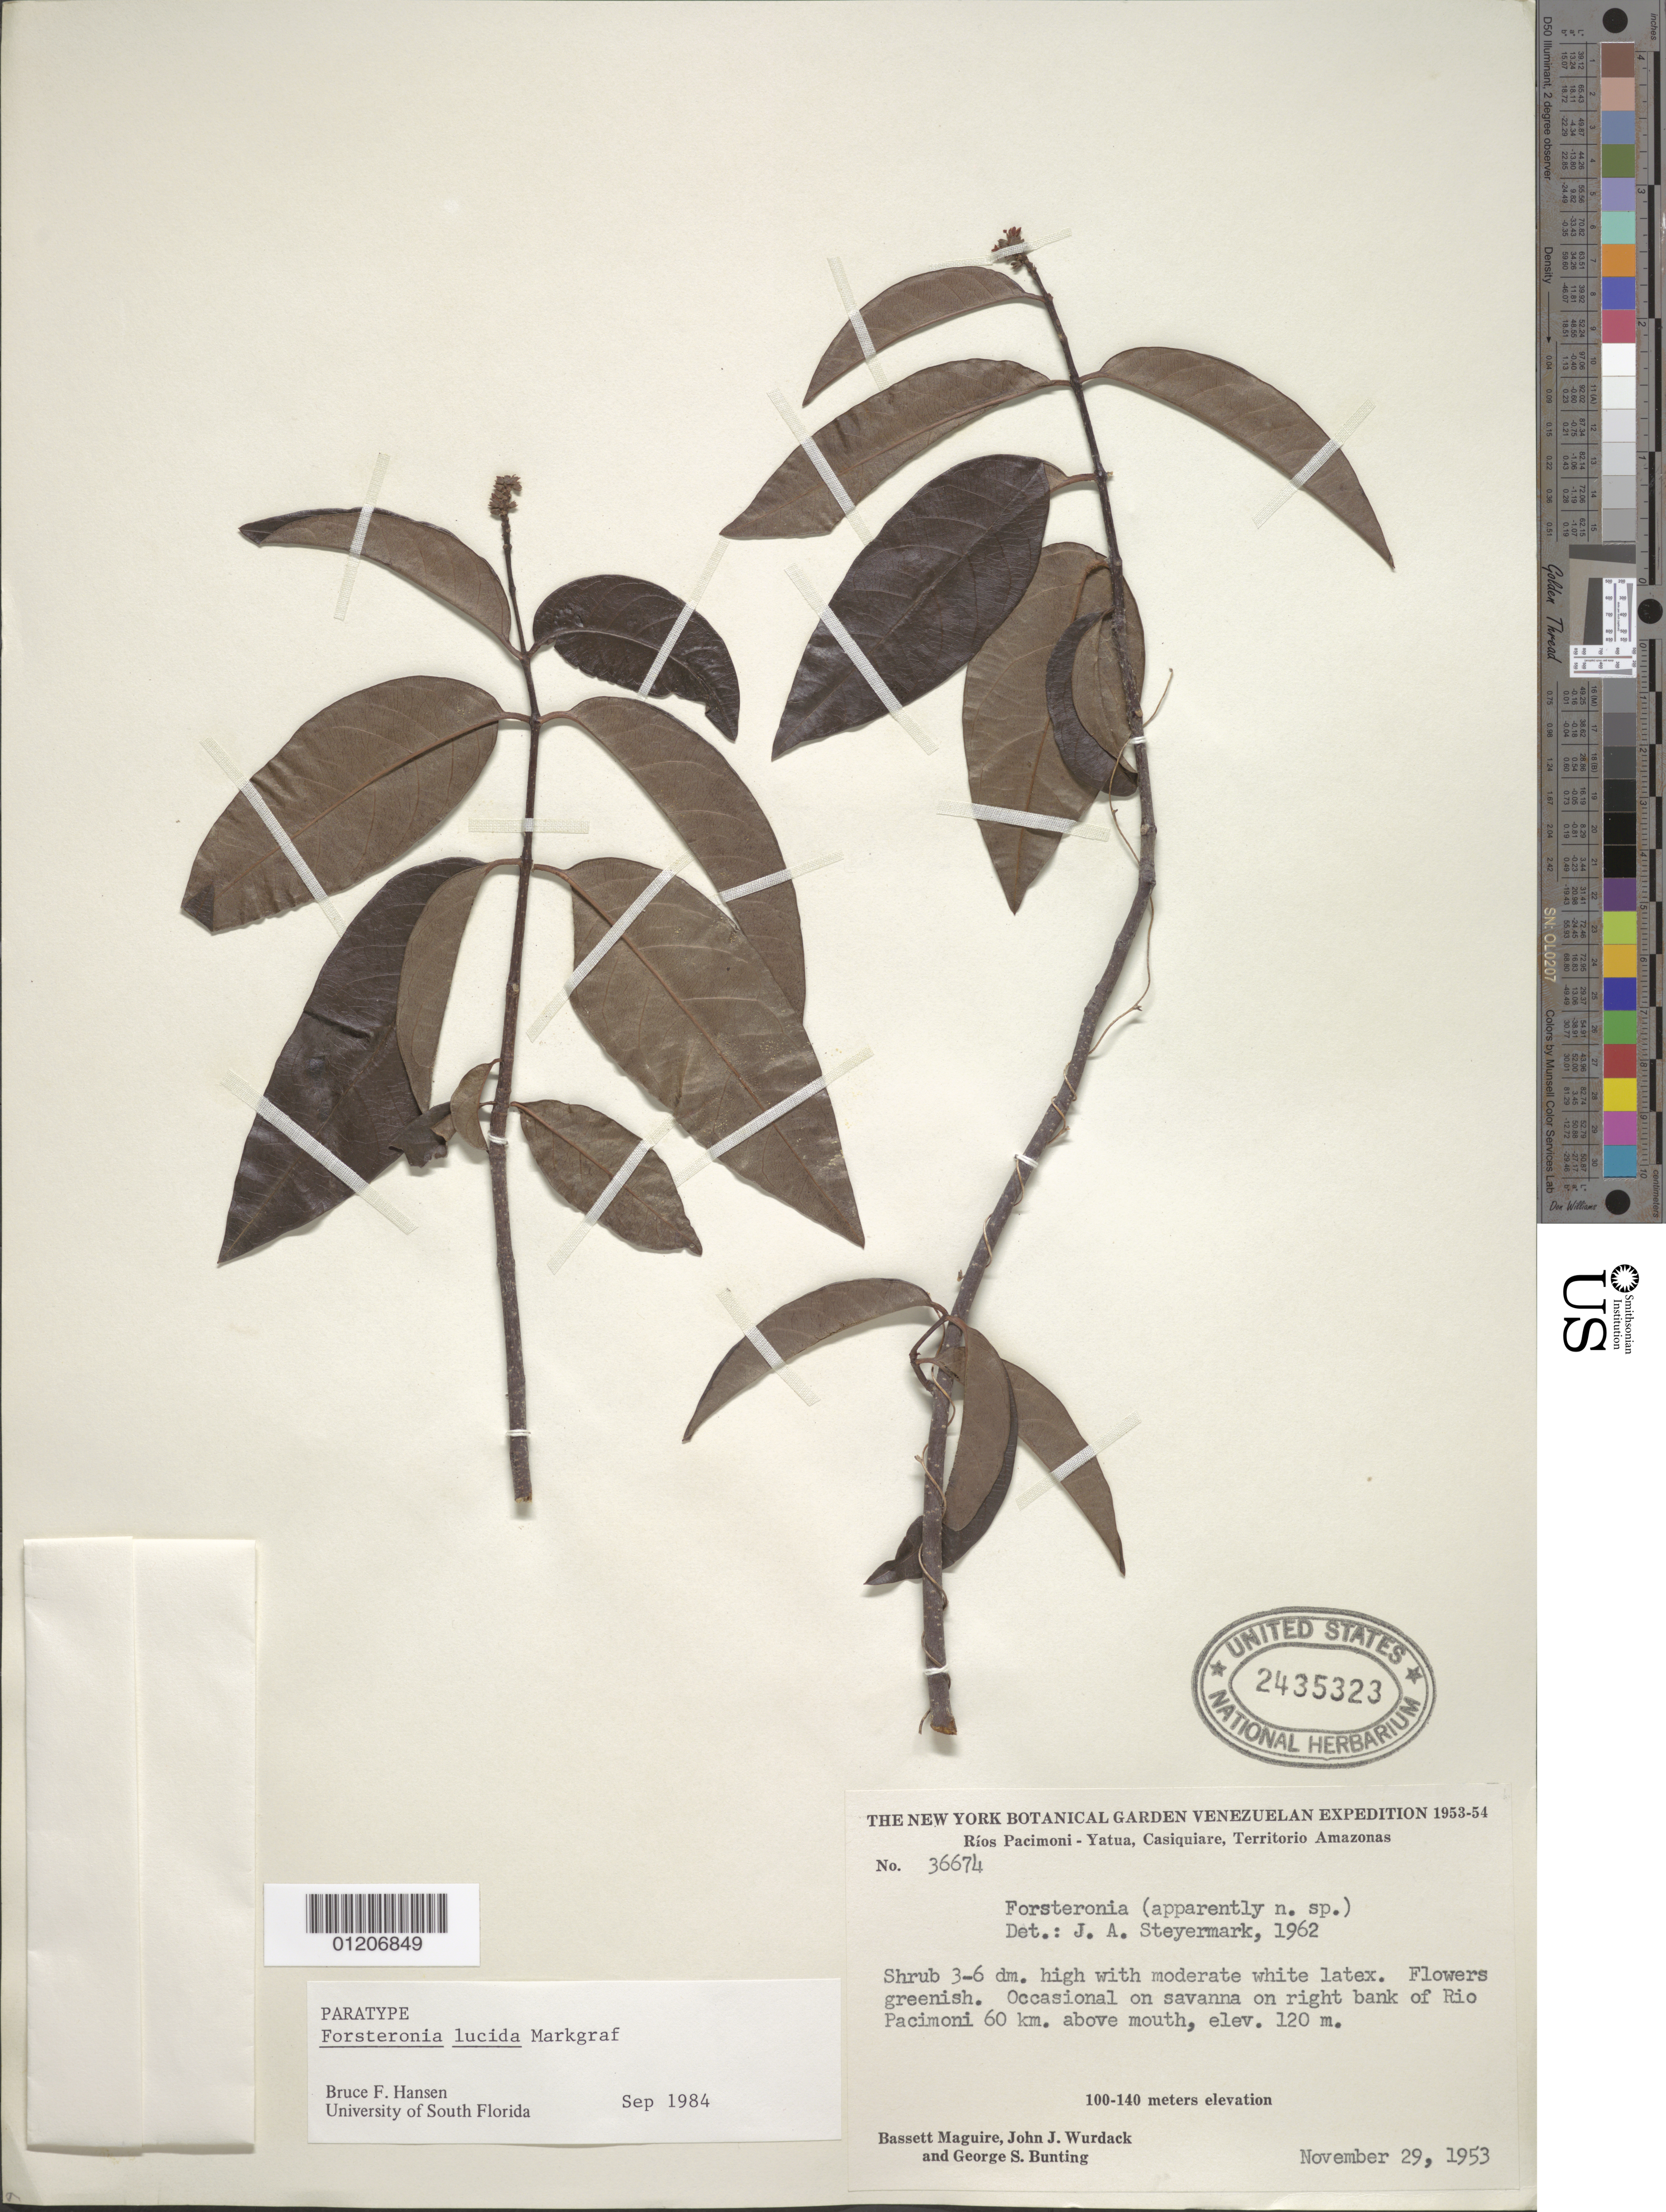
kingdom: Plantae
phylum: Tracheophyta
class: Magnoliopsida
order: Gentianales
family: Apocynaceae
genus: Forsteronia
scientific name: Forsteronia lucida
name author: Markgr.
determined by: Hansen, B.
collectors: B. Maguire, J. J. Wurdack & G. S. Bunting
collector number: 36674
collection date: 1953-11-29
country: Venezuela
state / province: Amazonas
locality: Rio Pacimoni 60k above mouth, right bank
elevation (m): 120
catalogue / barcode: US 2435323